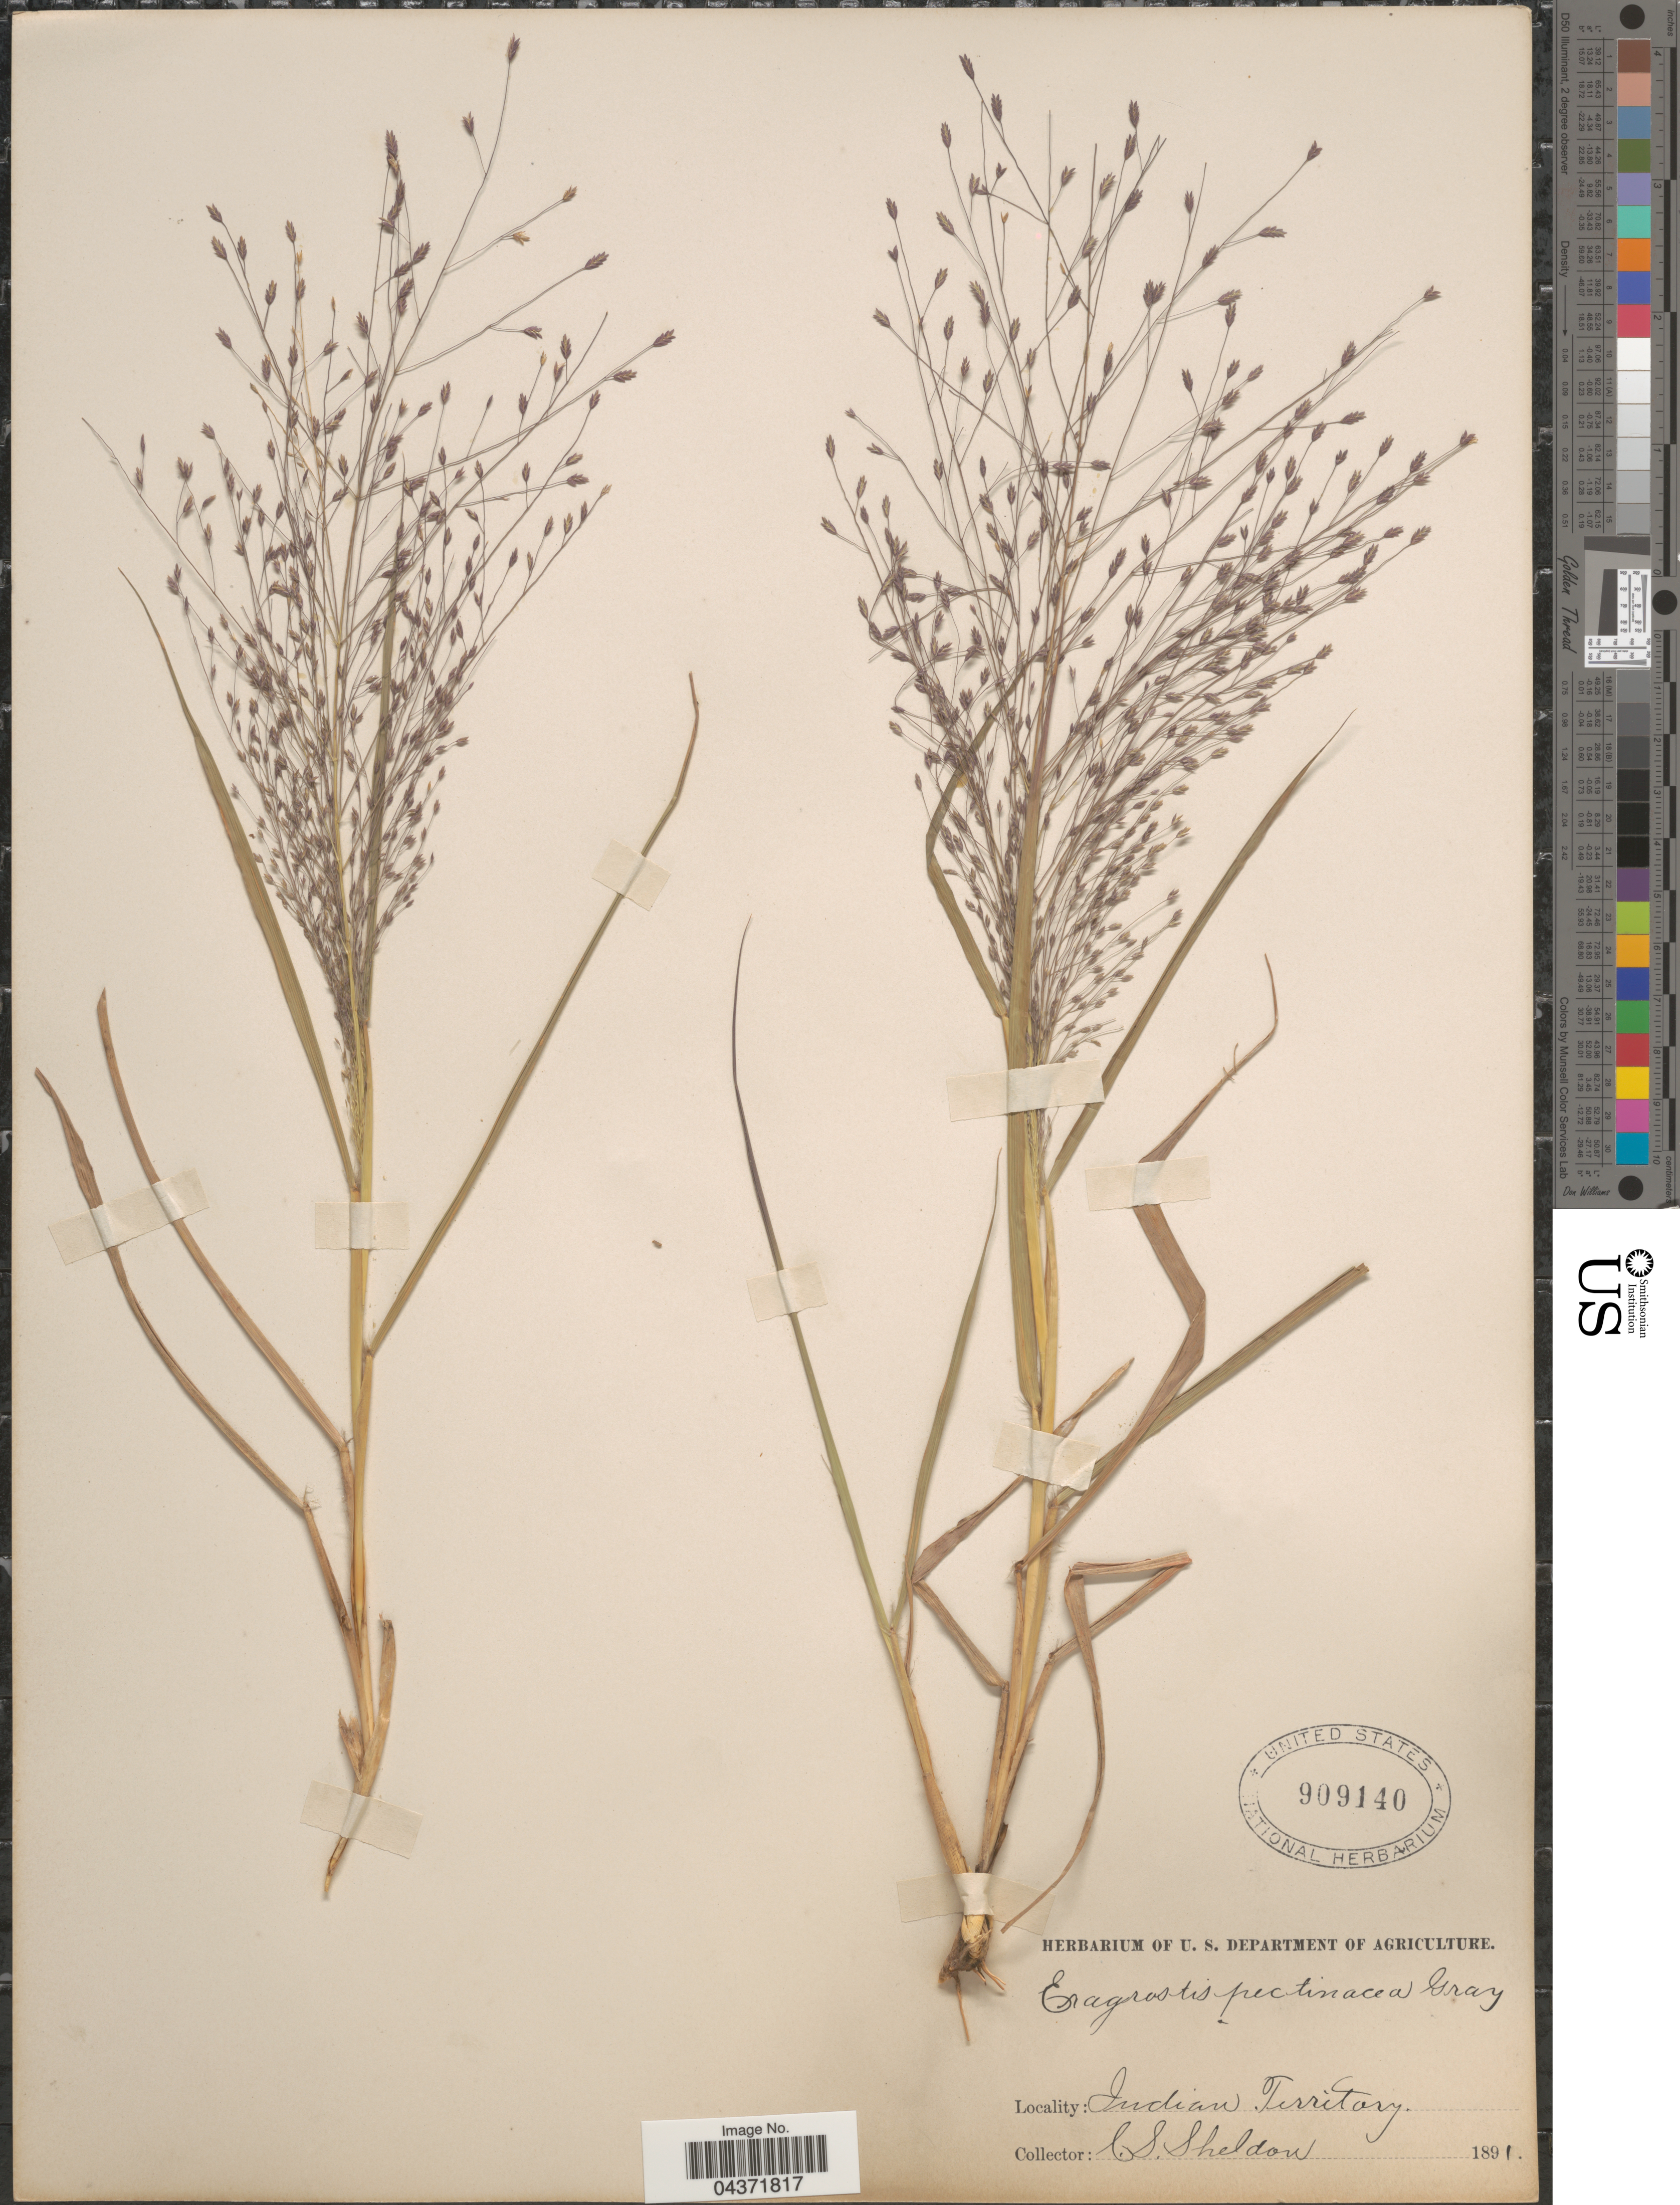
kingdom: Plantae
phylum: Tracheophyta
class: Liliopsida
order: Poales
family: Poaceae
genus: Eragrostis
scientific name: Eragrostis spectabilis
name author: (Pursh) Steud.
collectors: C. S. Sheldon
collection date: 1891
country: United States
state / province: Oklahoma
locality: Indian Territory.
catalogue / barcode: US 909140